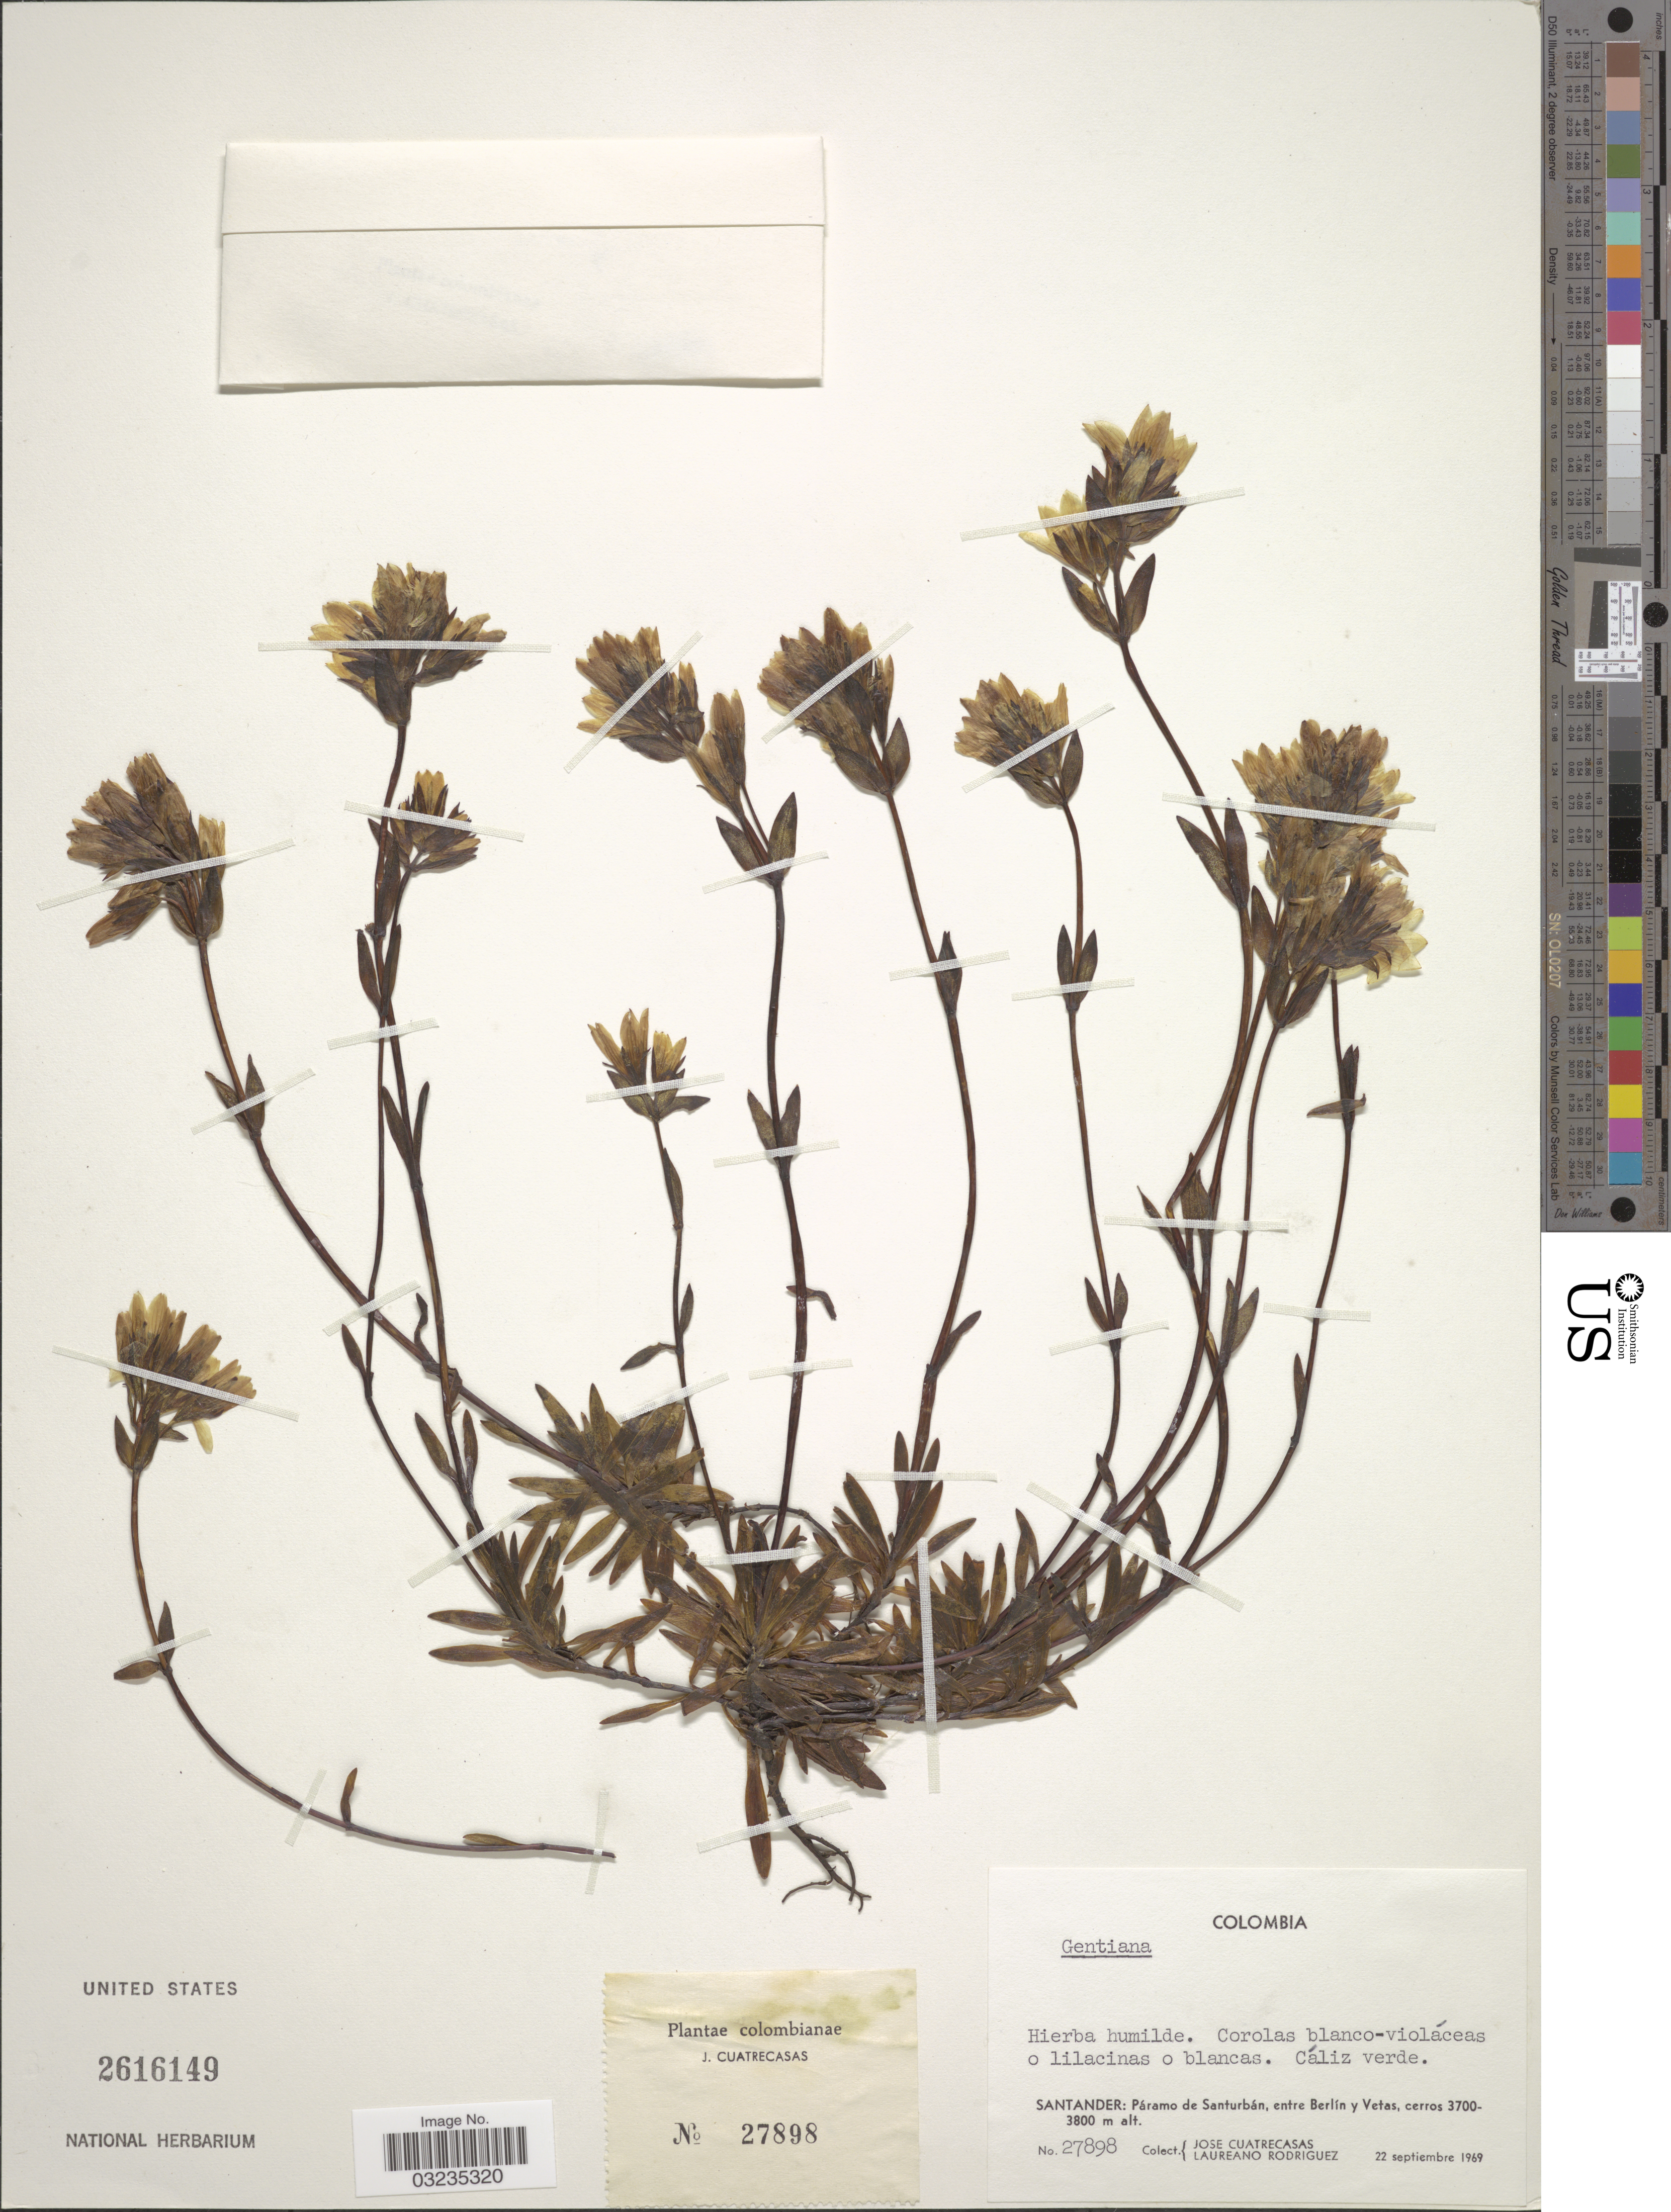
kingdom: Plantae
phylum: Tracheophyta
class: Magnoliopsida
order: Gentianales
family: Gentianaceae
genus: Gentiana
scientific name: Gentiana sp.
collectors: J. Cuatrecasas & L. Rodriguez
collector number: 27898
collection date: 1969-09-22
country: Colombia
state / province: Santander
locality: Páramo de Santurbán, entre Berlín y Vetas.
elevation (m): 3700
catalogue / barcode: US 2616149